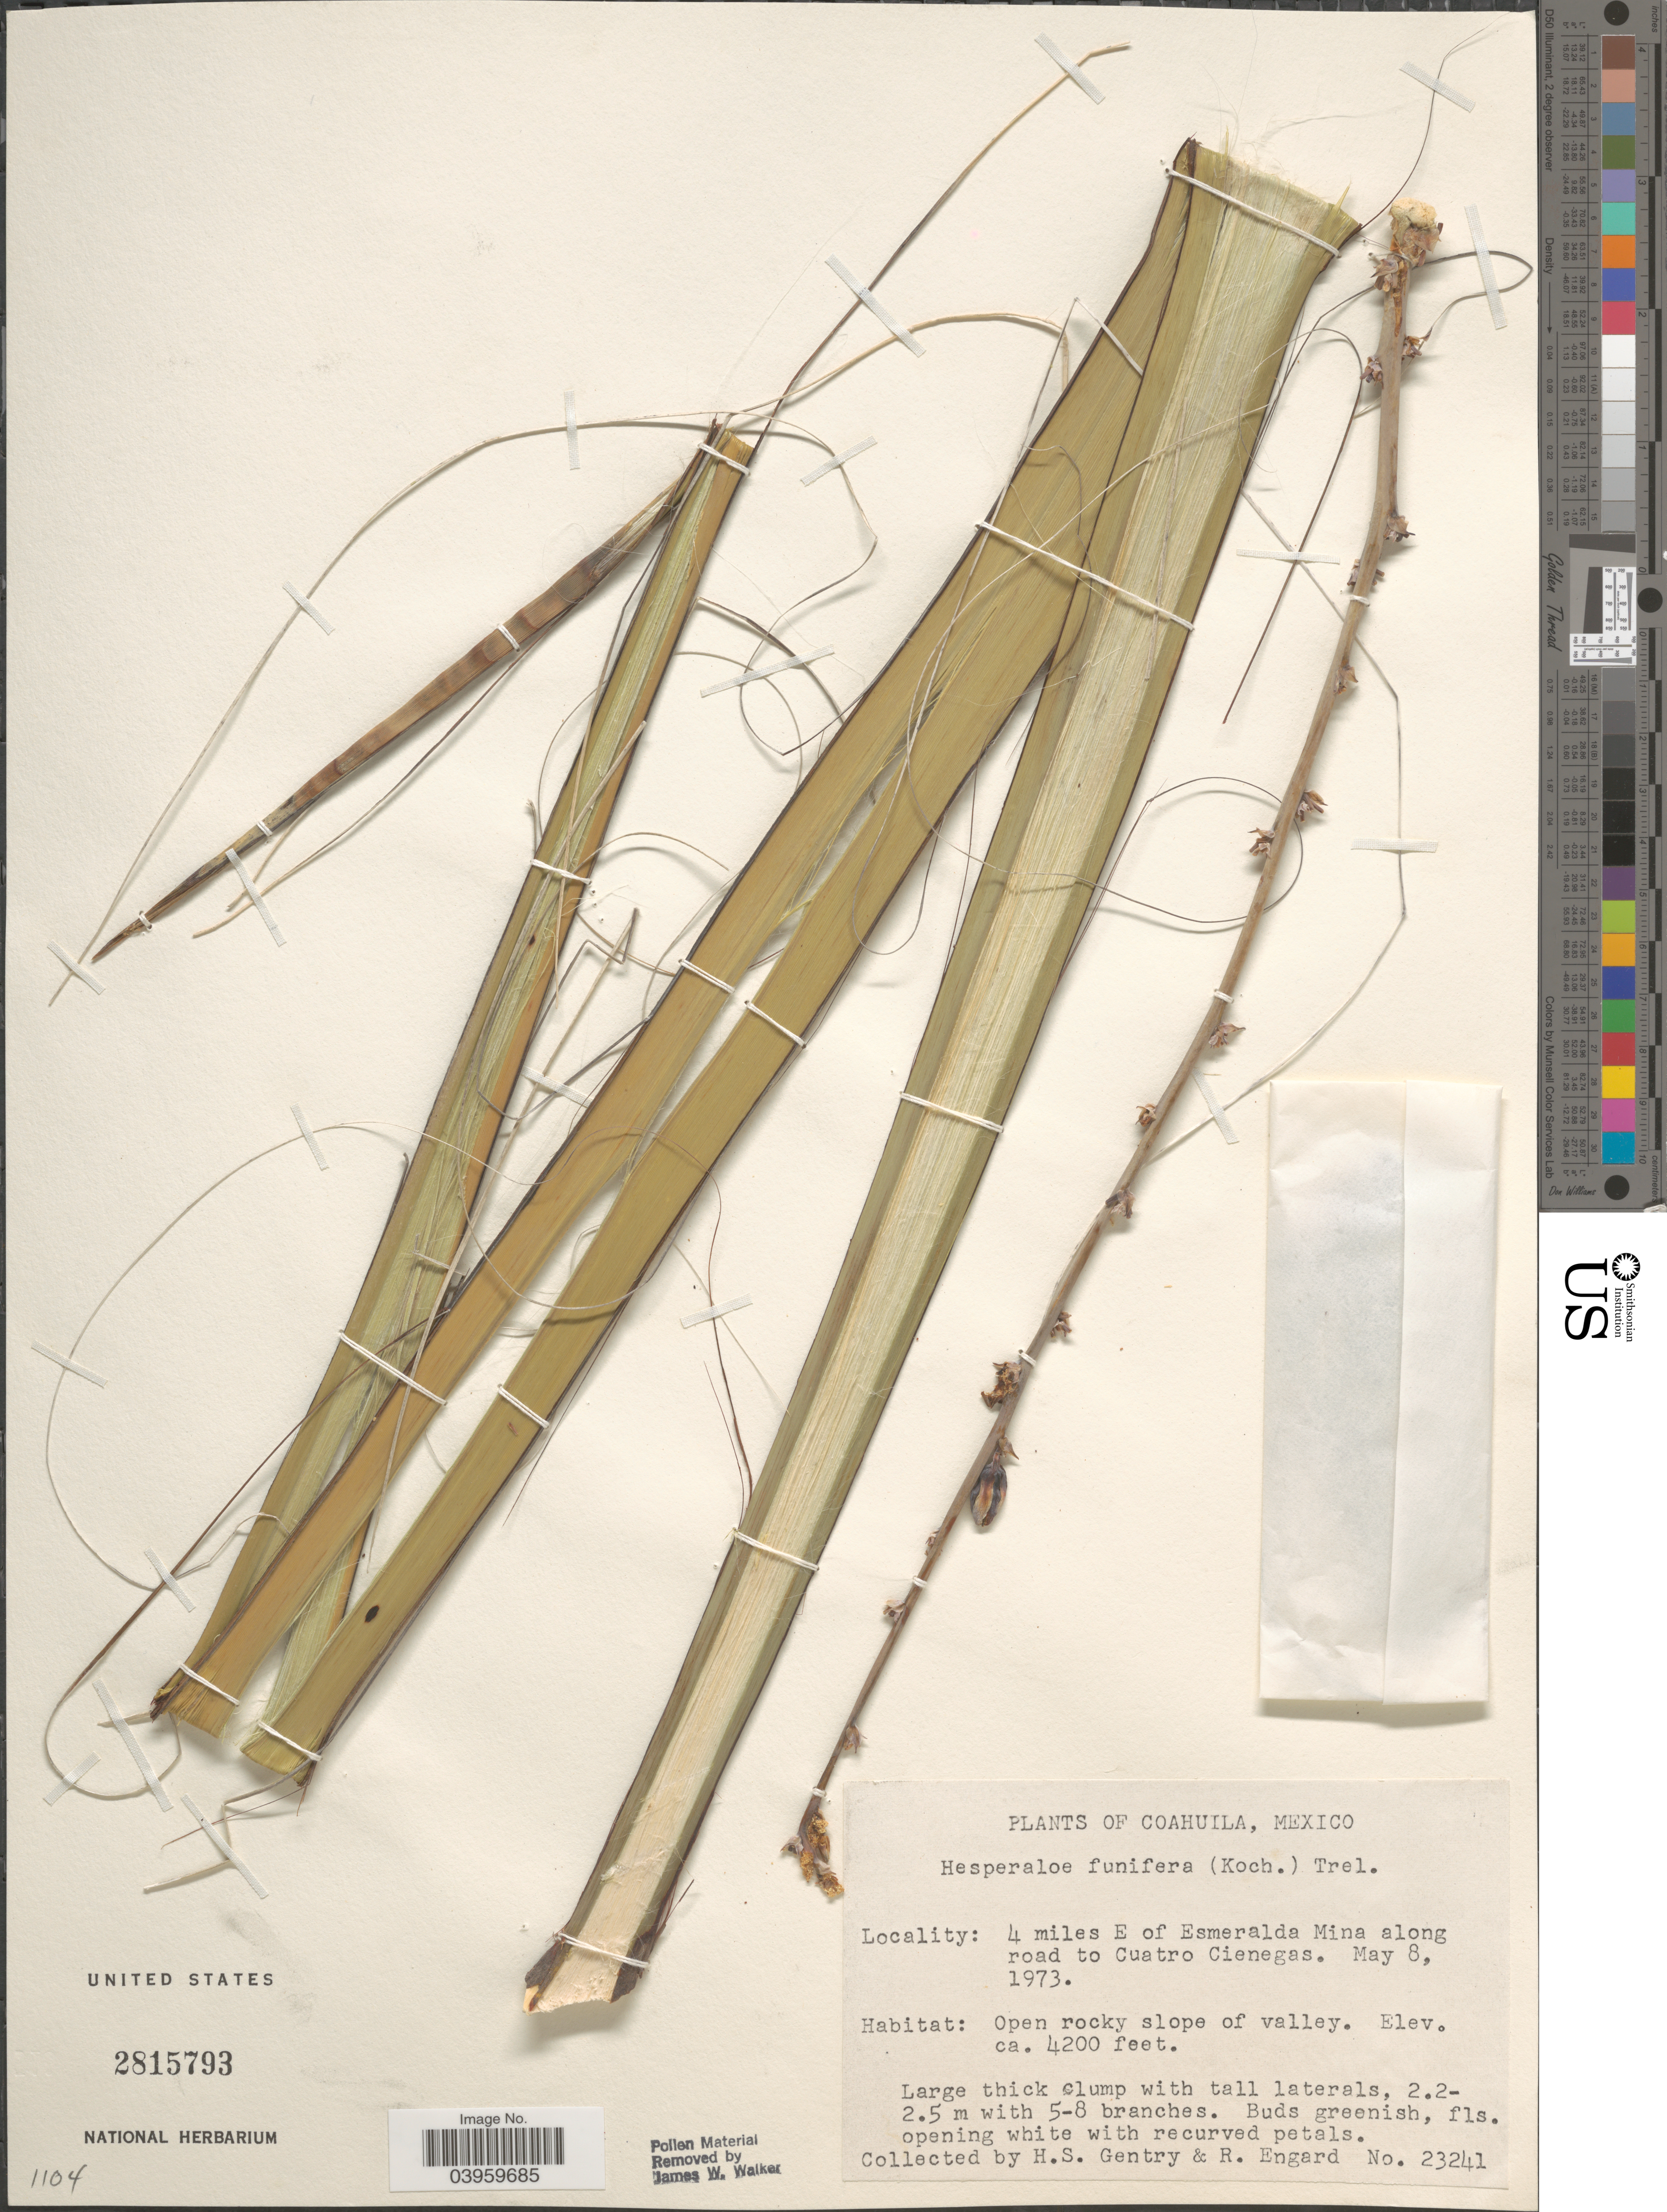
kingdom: Plantae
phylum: Tracheophyta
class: Liliopsida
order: Asparagales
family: Asparagaceae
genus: Hesperaloe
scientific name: Hesperaloe funifera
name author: (K. Koch) Trel.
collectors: H. S. Gentry & R. Engard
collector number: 23241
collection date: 1973-05-08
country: Mexico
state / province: Coahuila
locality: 4 miles E of Esmeralda Mina along road to Cuatro Cienegas.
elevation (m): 1280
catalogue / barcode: US 2815793